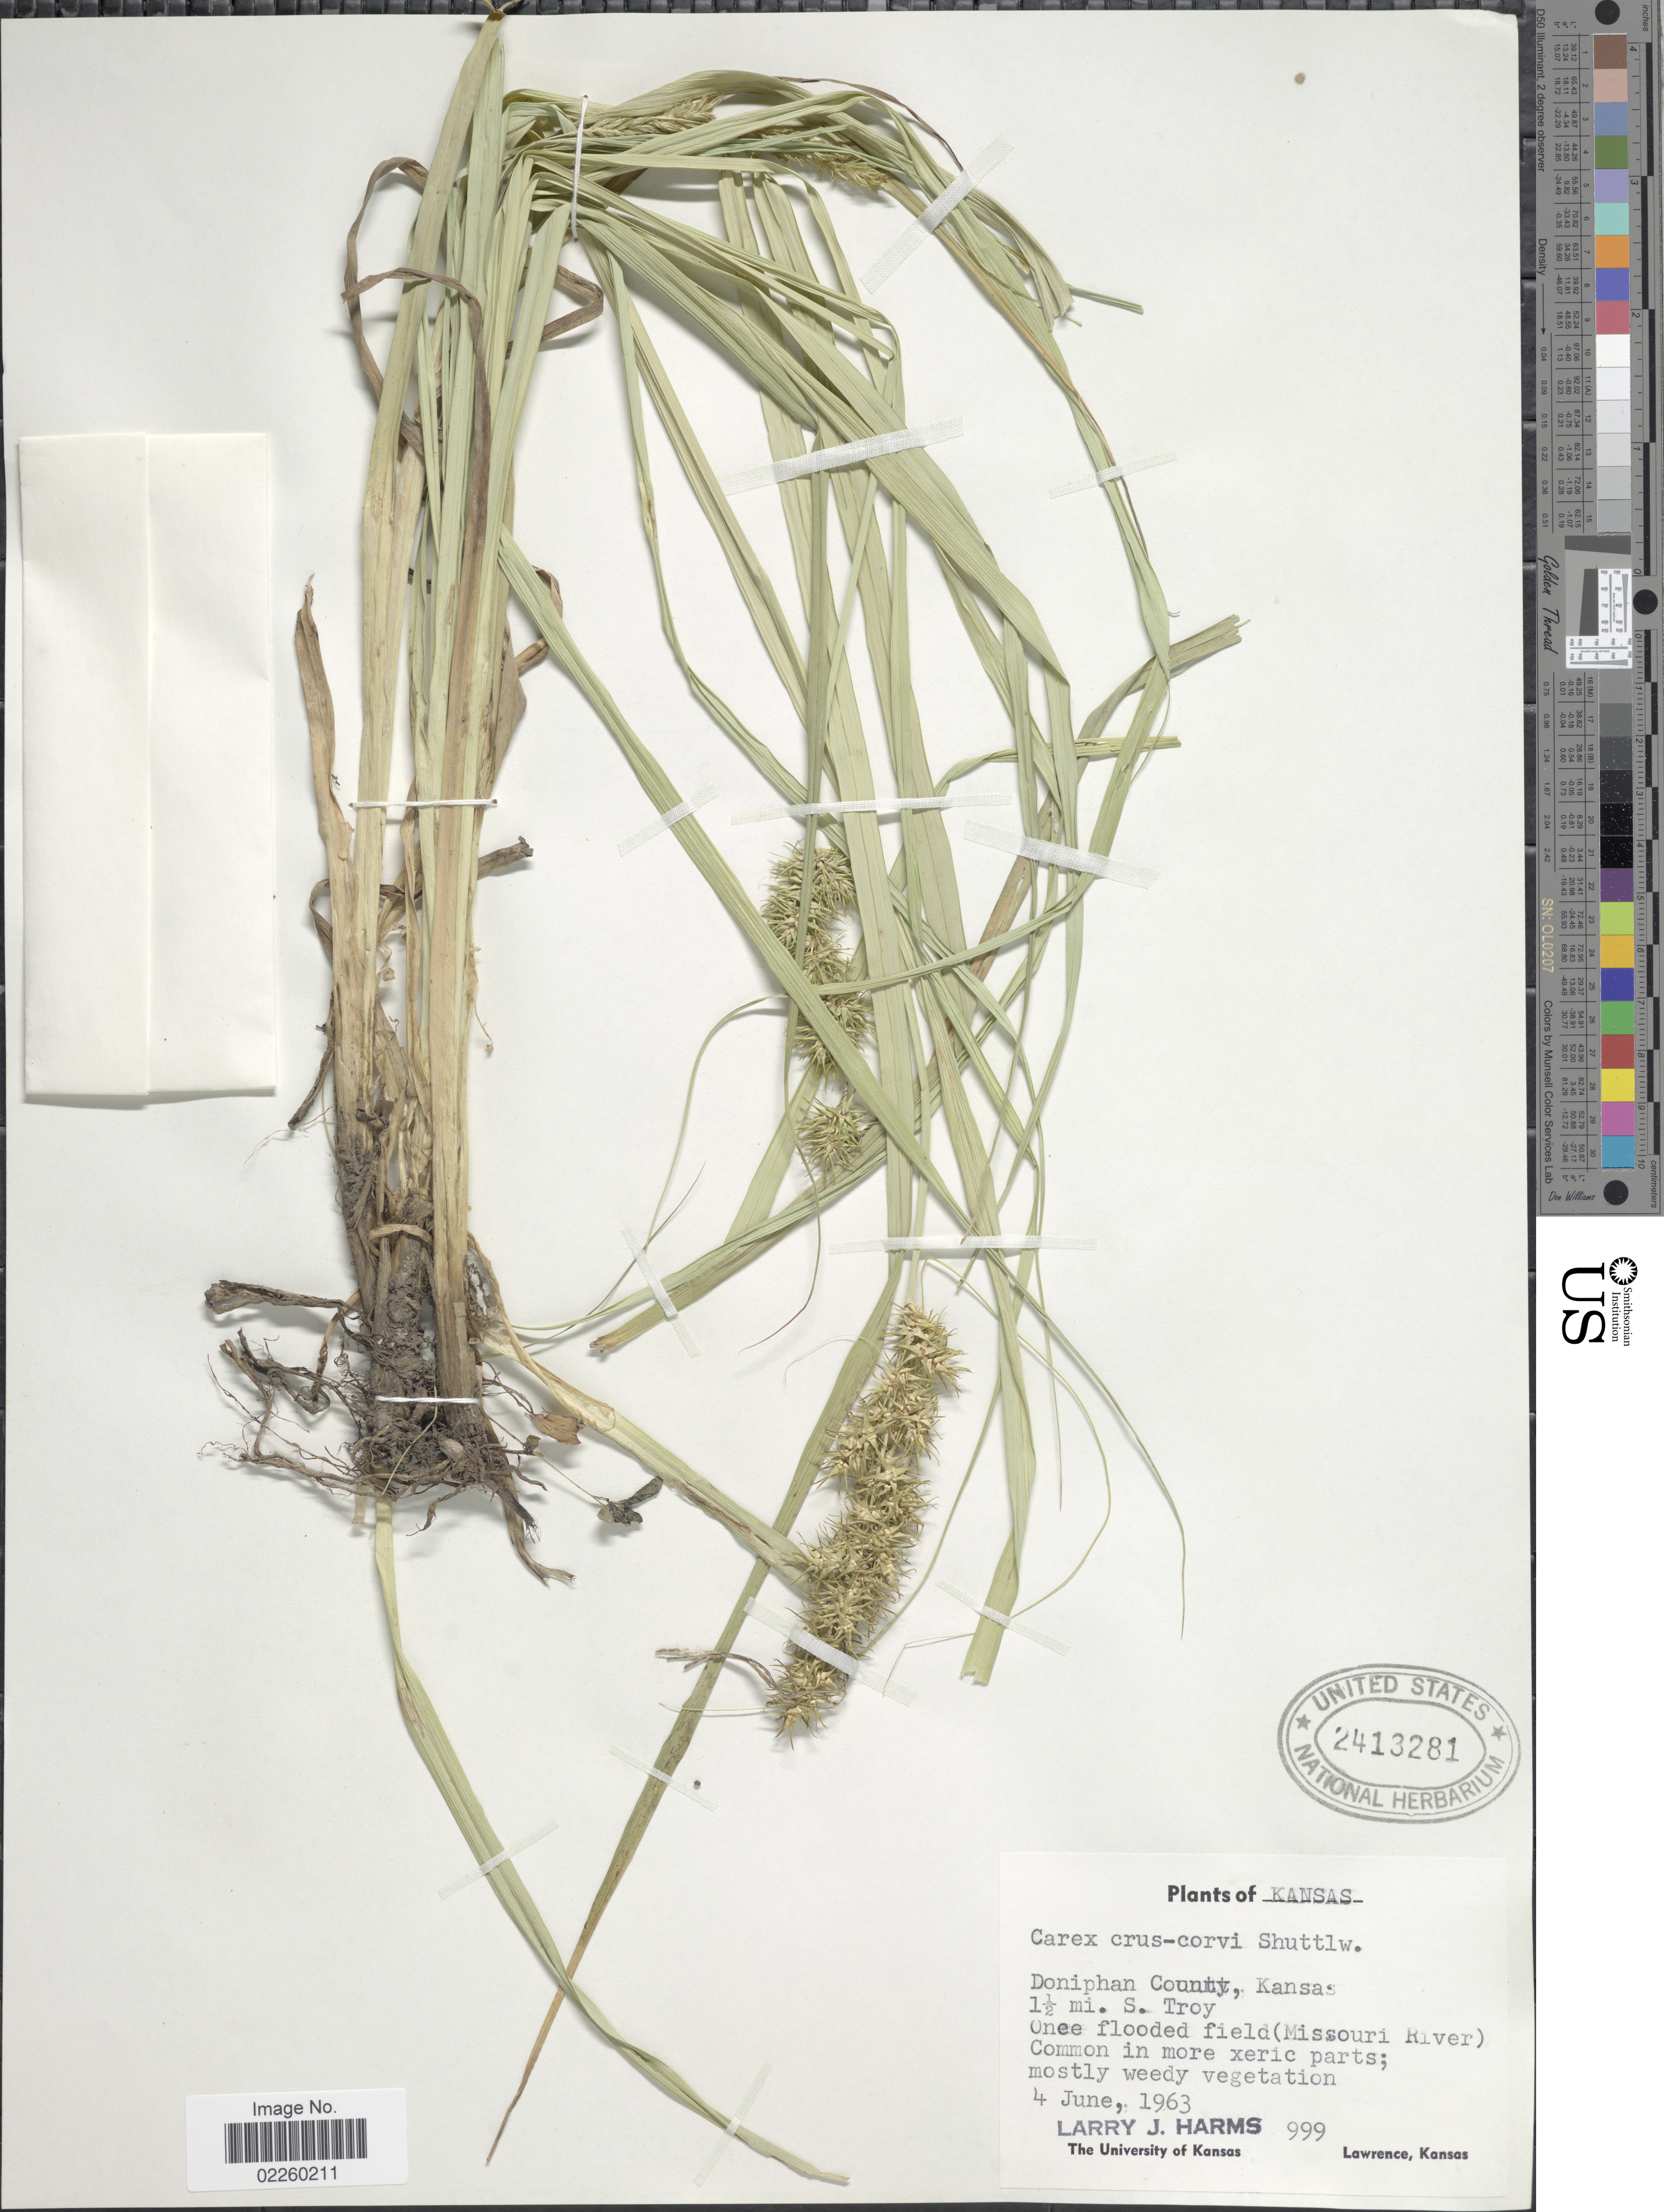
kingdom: Plantae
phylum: Tracheophyta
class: Liliopsida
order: Poales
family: Cyperaceae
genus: Carex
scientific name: Carex crus-corvi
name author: Shuttlew. ex Kunze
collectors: L. Harms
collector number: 999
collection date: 1963-06-04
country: United States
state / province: Kansas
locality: Doniphan County. 1½ mi. S. Troy (Missouri River)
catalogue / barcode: US 2413281